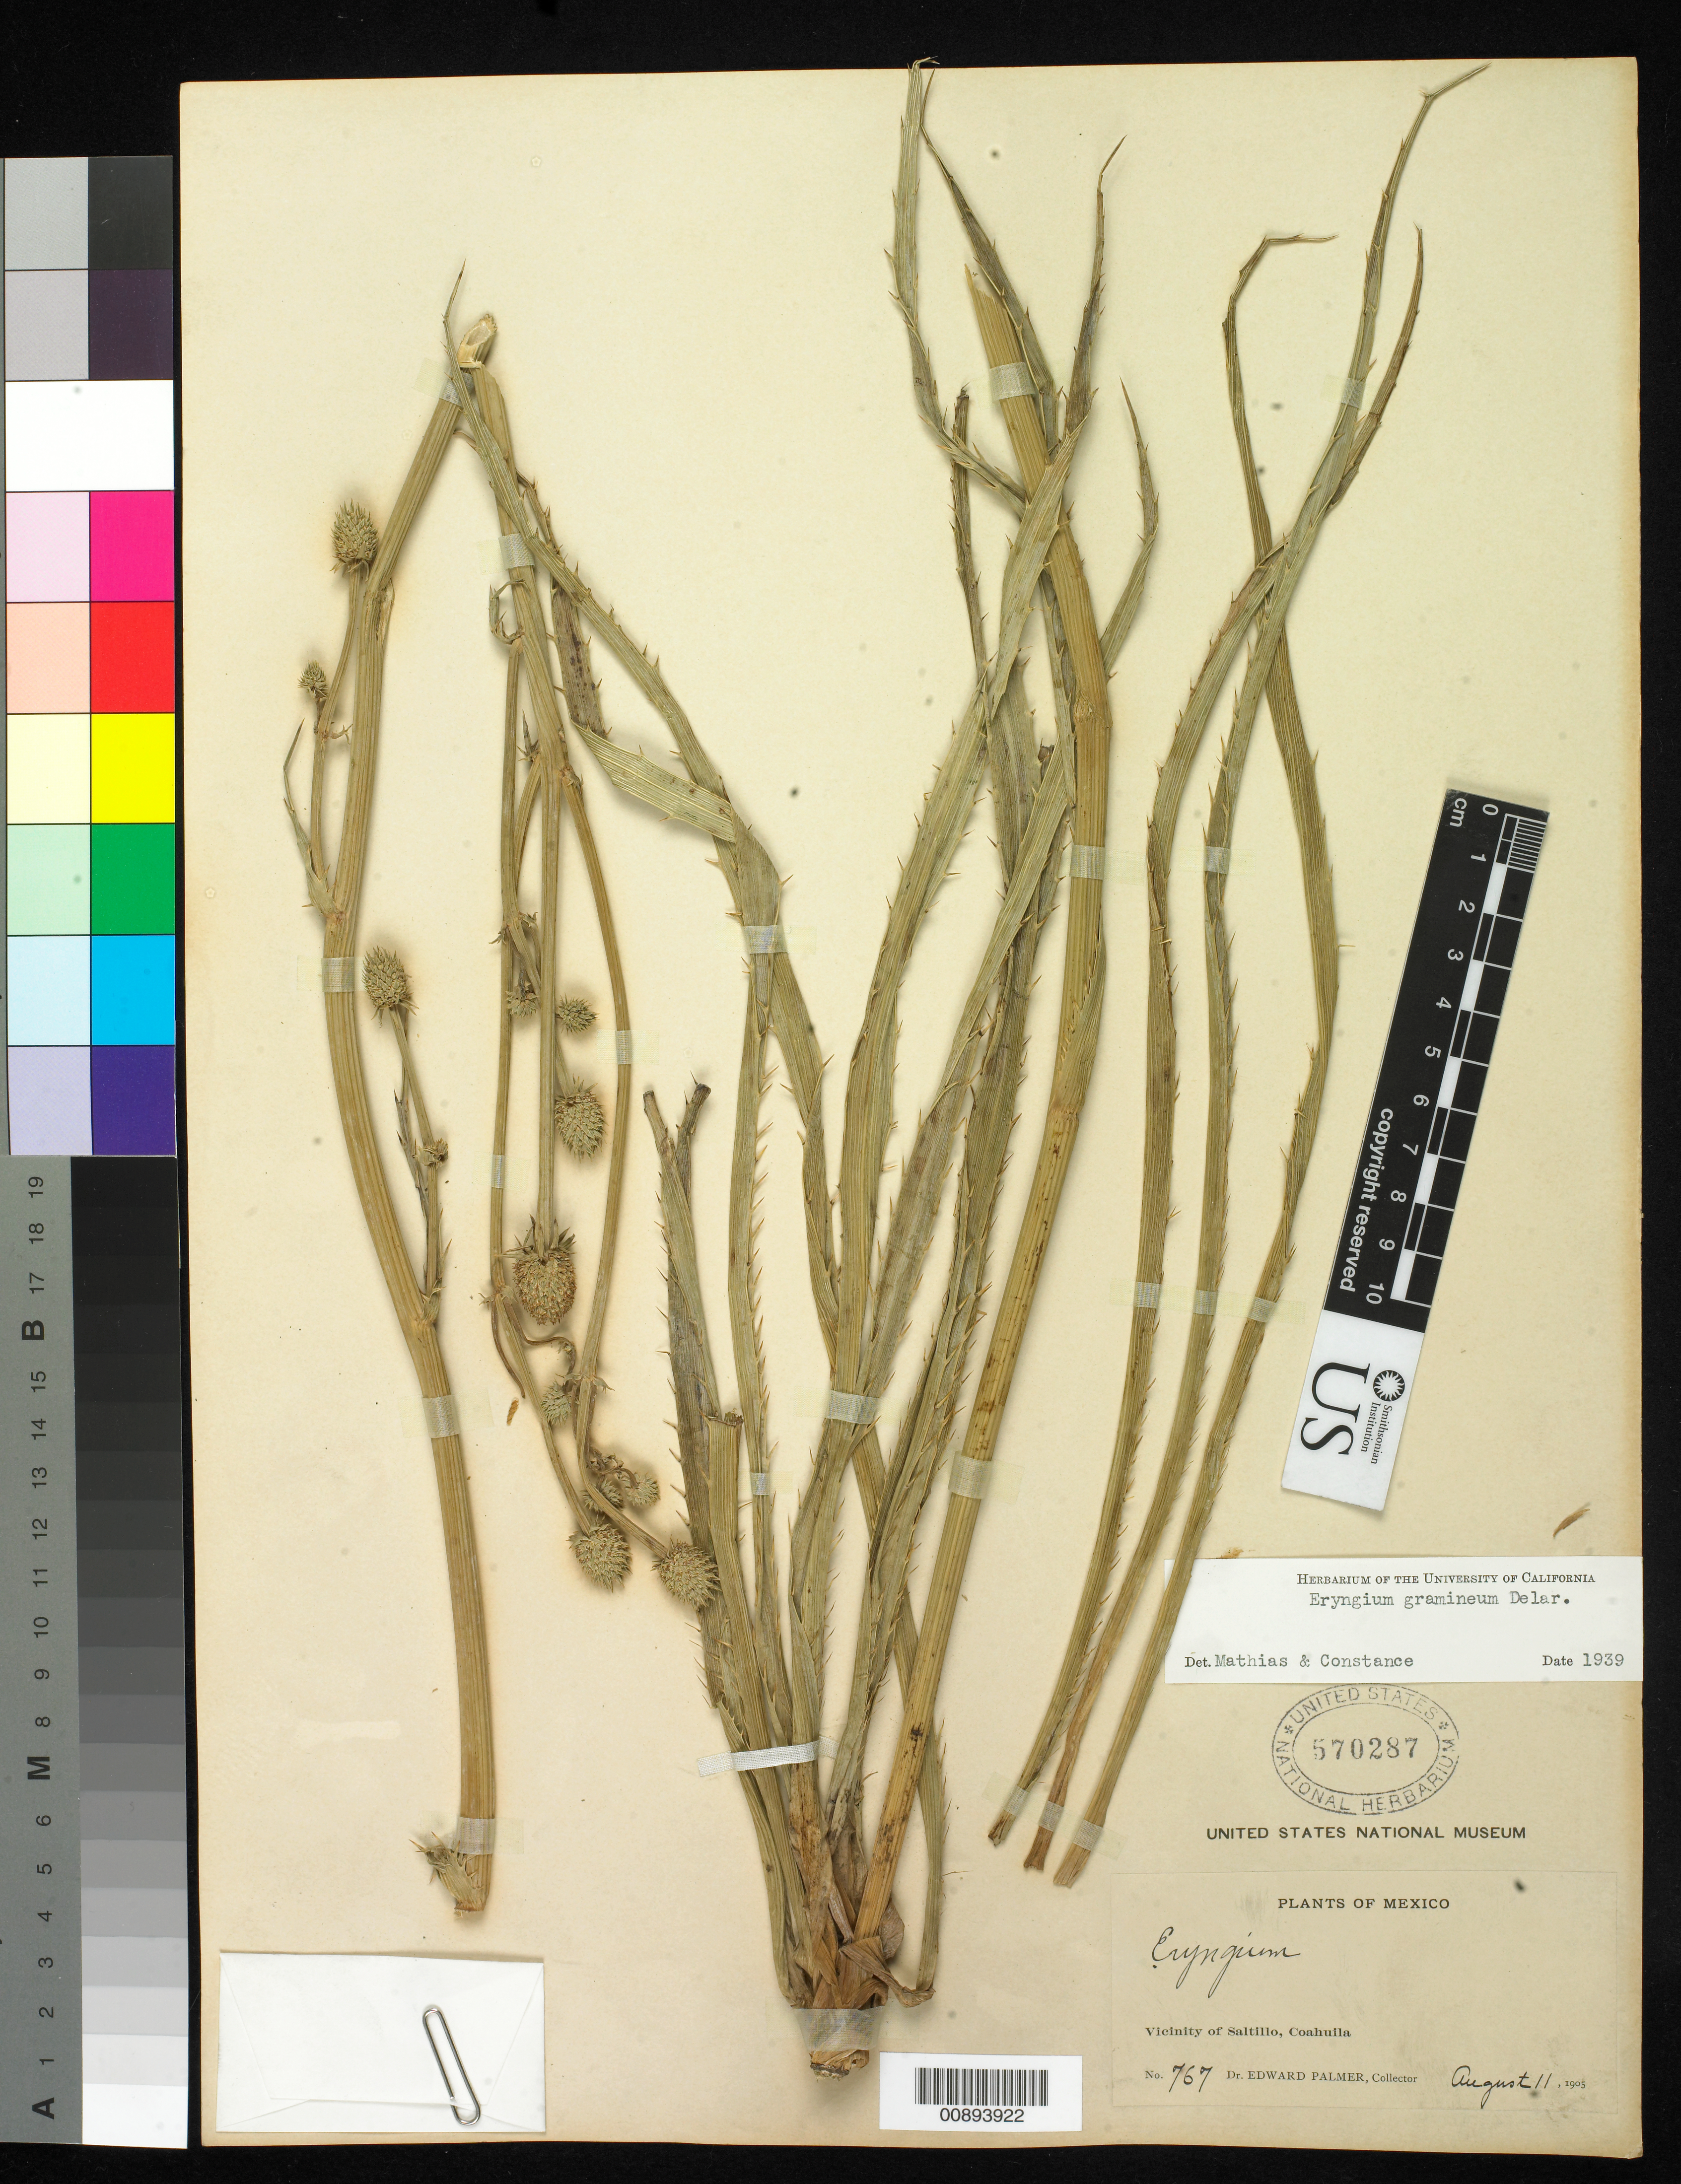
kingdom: Plantae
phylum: Tracheophyta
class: Magnoliopsida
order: Apiales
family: Apiaceae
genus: Eryngium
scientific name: Eryngium gramineum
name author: F. Delaroche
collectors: E. Palmer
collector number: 767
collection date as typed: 11 Aug 1905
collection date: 1905-08-11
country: Mexico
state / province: Coahuila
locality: Vicinity of Saltillo, Coahuila.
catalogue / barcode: US 570287